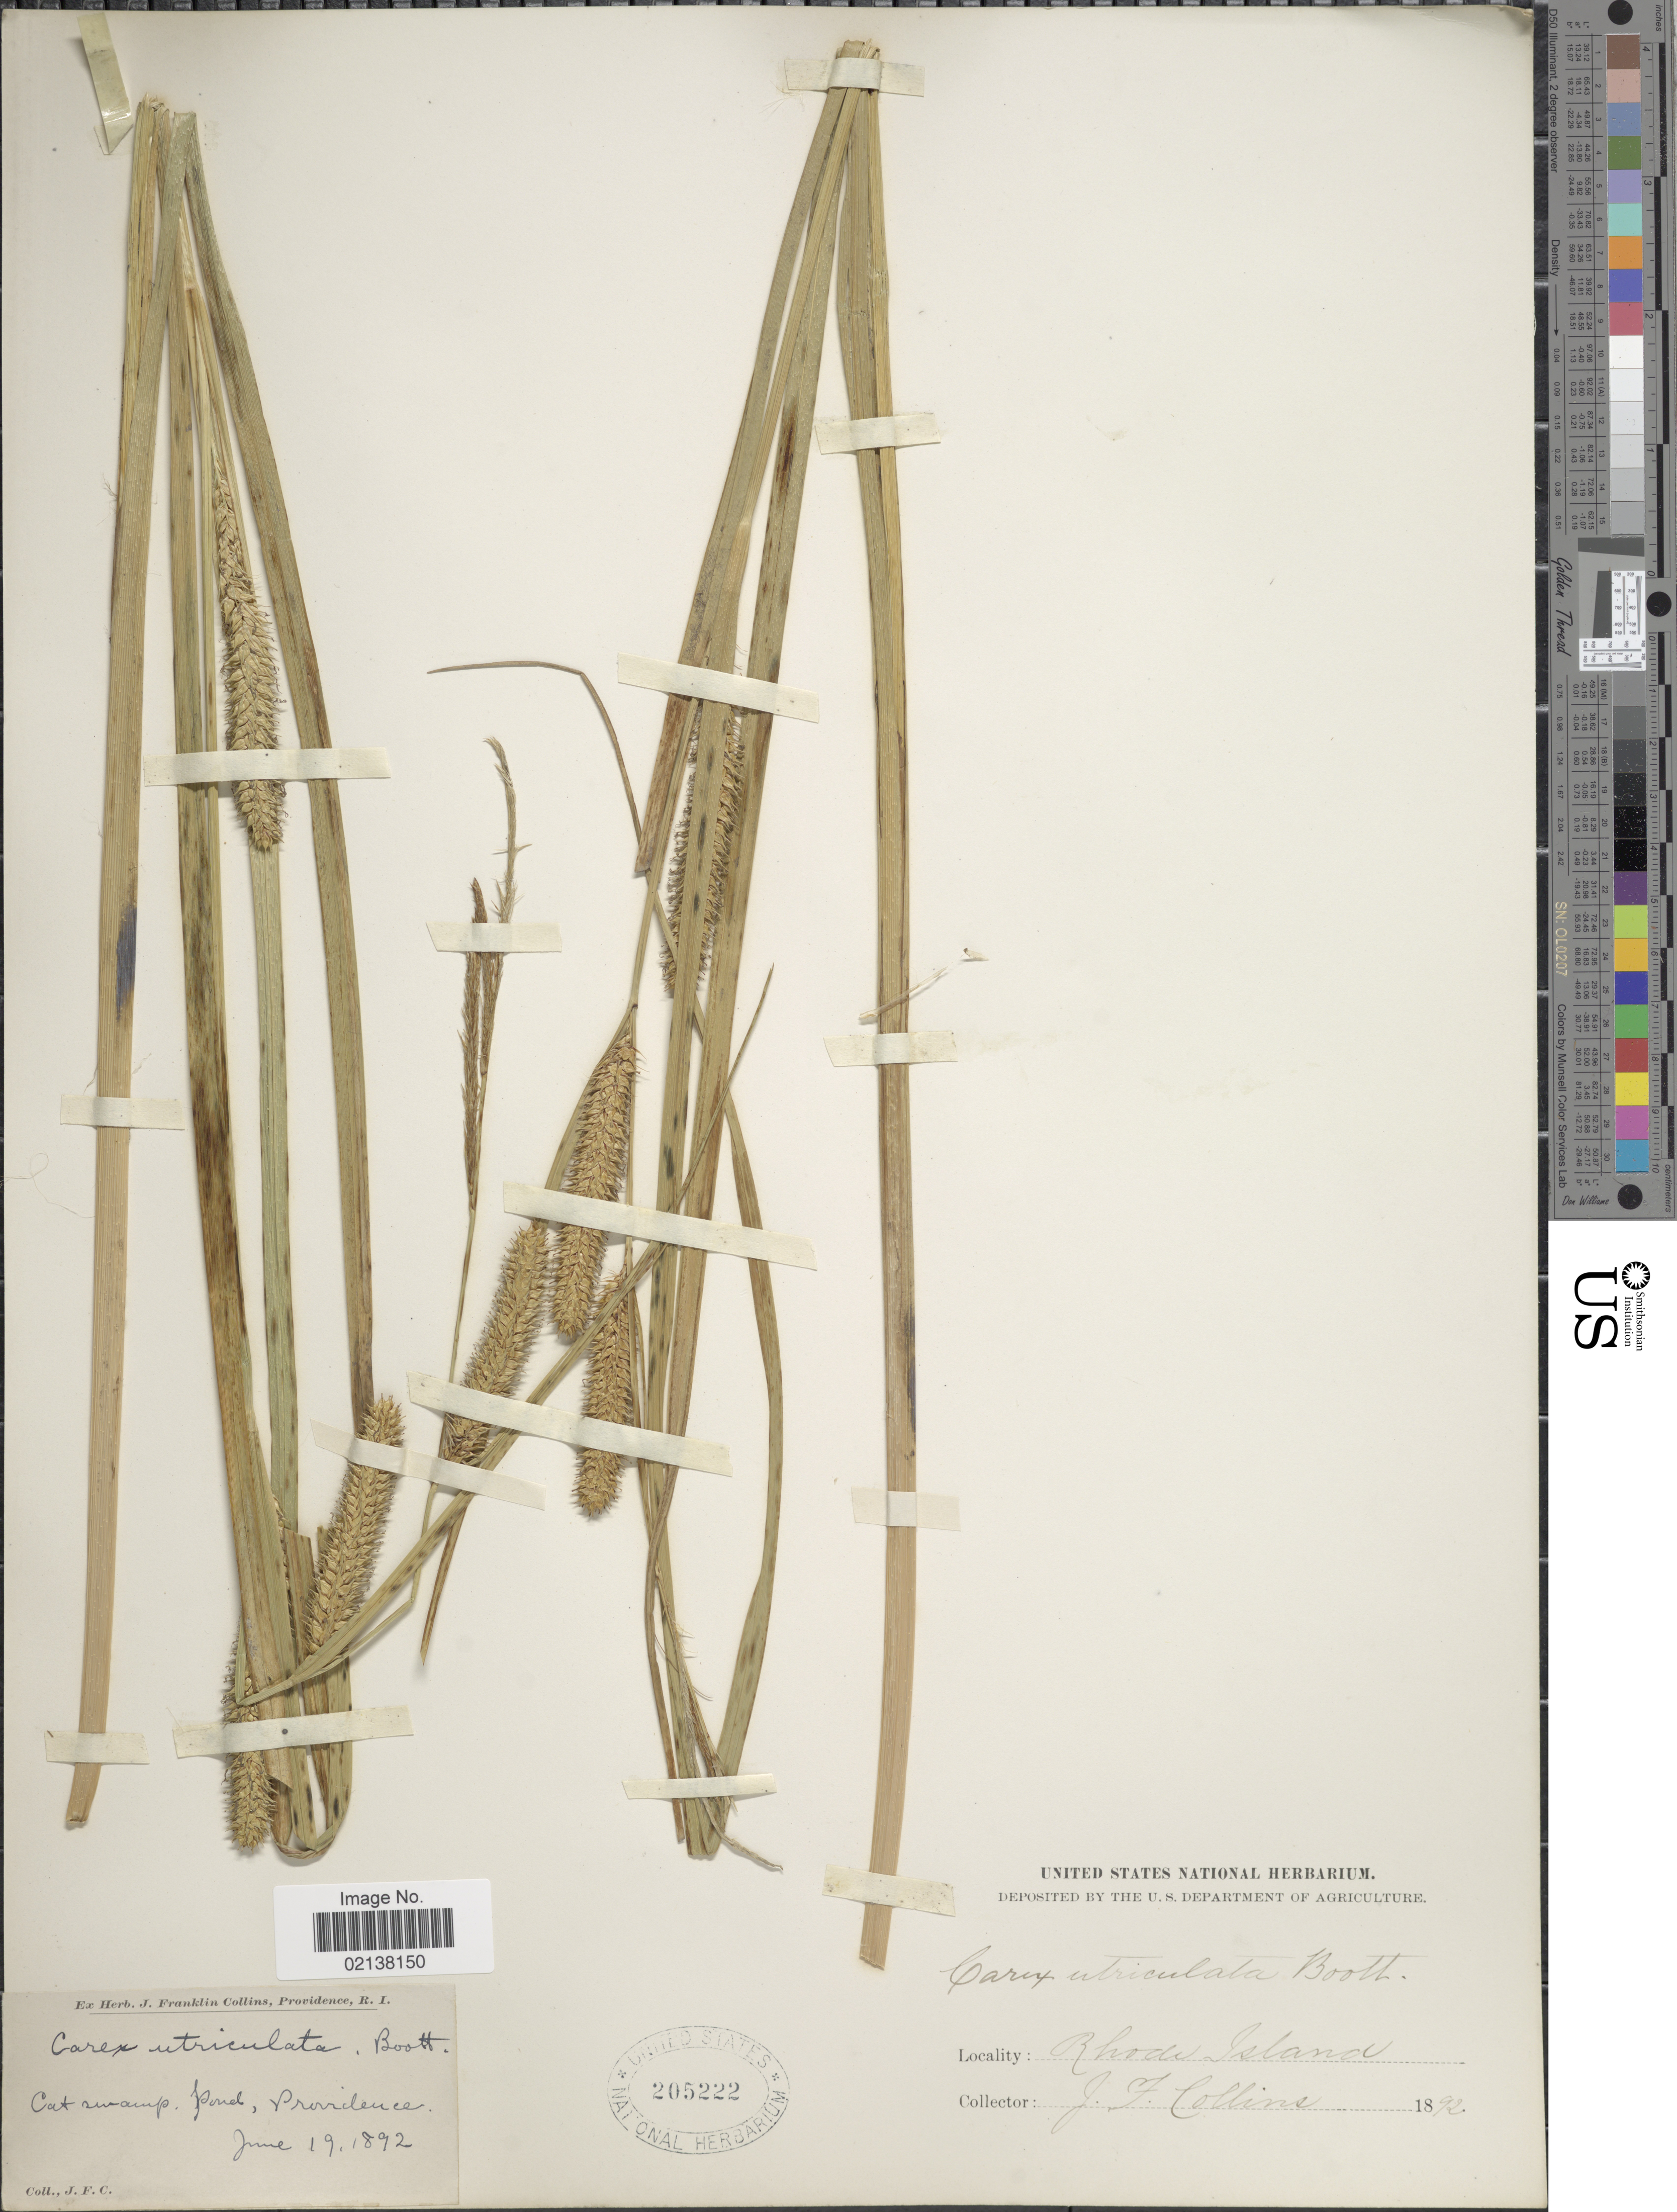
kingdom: Plantae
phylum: Tracheophyta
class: Liliopsida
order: Poales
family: Cyperaceae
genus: Carex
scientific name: Carex utriculata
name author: Boott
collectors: J. Collins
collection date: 1892-06-19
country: United States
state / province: Rhode Island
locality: Cut swamp. Pond, Providence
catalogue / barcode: US 205222